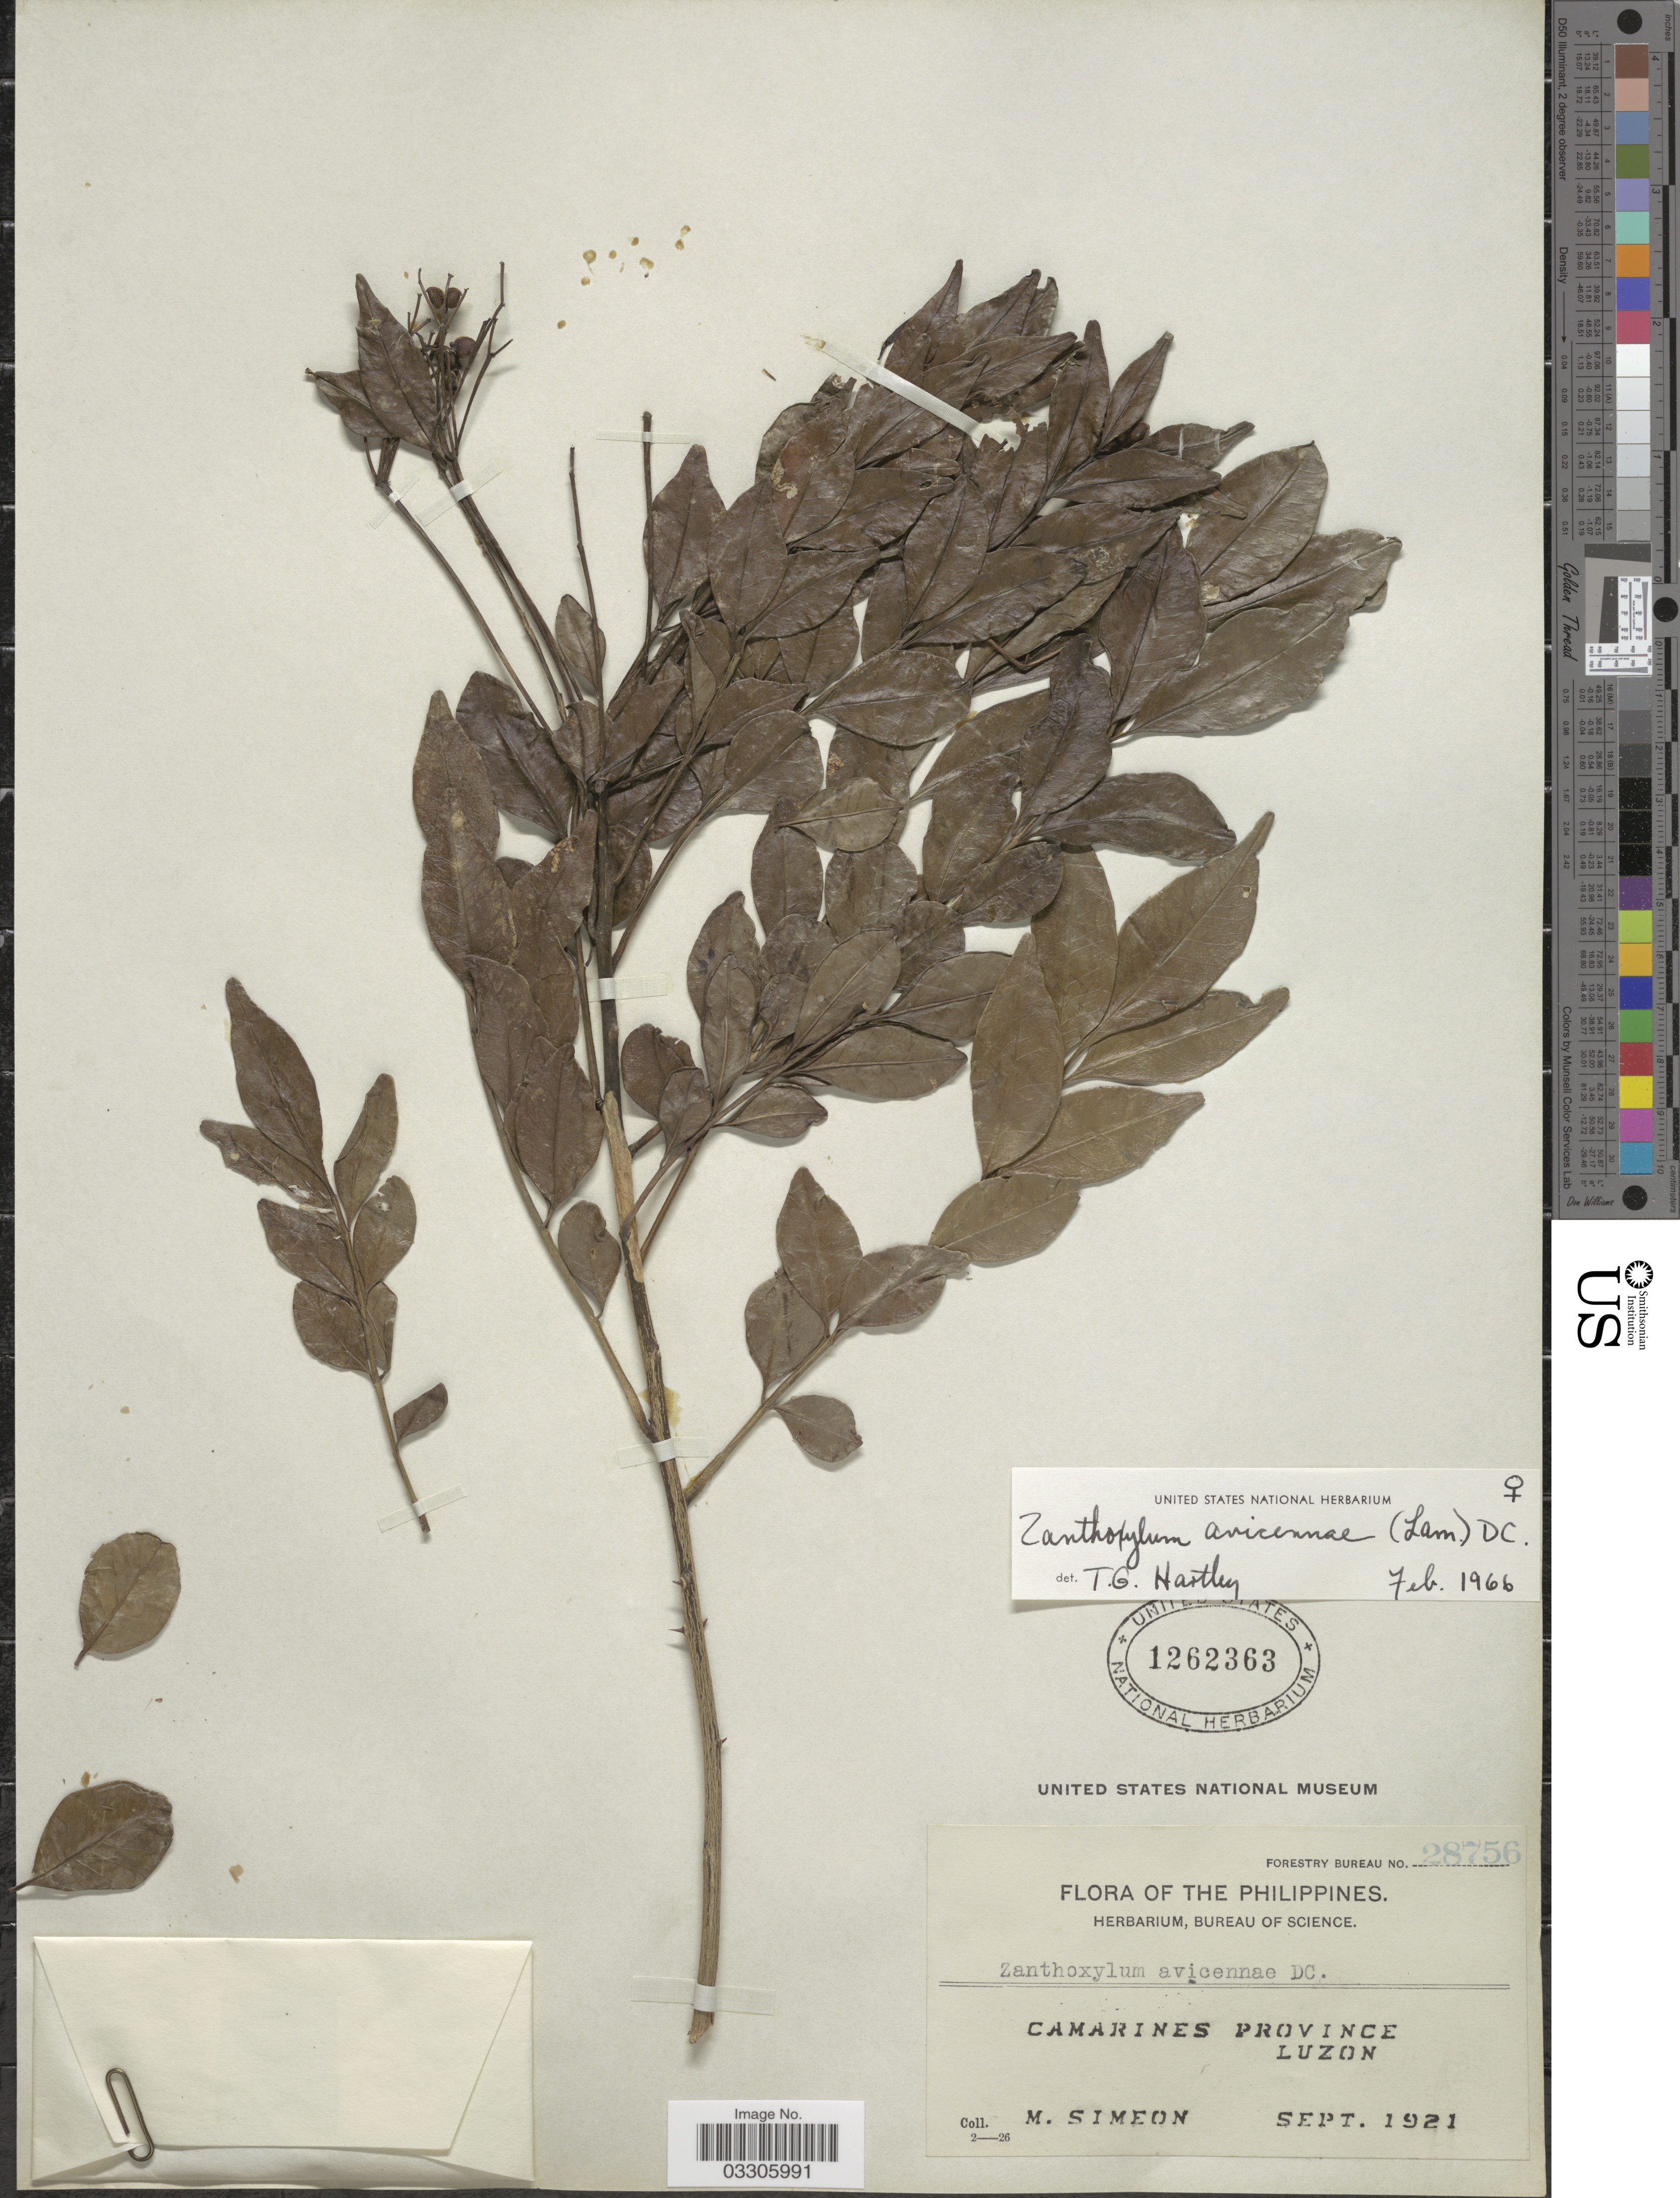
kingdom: Plantae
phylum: Tracheophyta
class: Magnoliopsida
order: Sapindales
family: Rutaceae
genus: Zanthoxylum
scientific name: Zanthoxylum avicennae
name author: (Lam.) DC.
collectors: M. Simeon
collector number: Forestry Bureau 28756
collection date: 1921-09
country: Philippines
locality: Camarines Province, Luzon.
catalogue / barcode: US 1262363